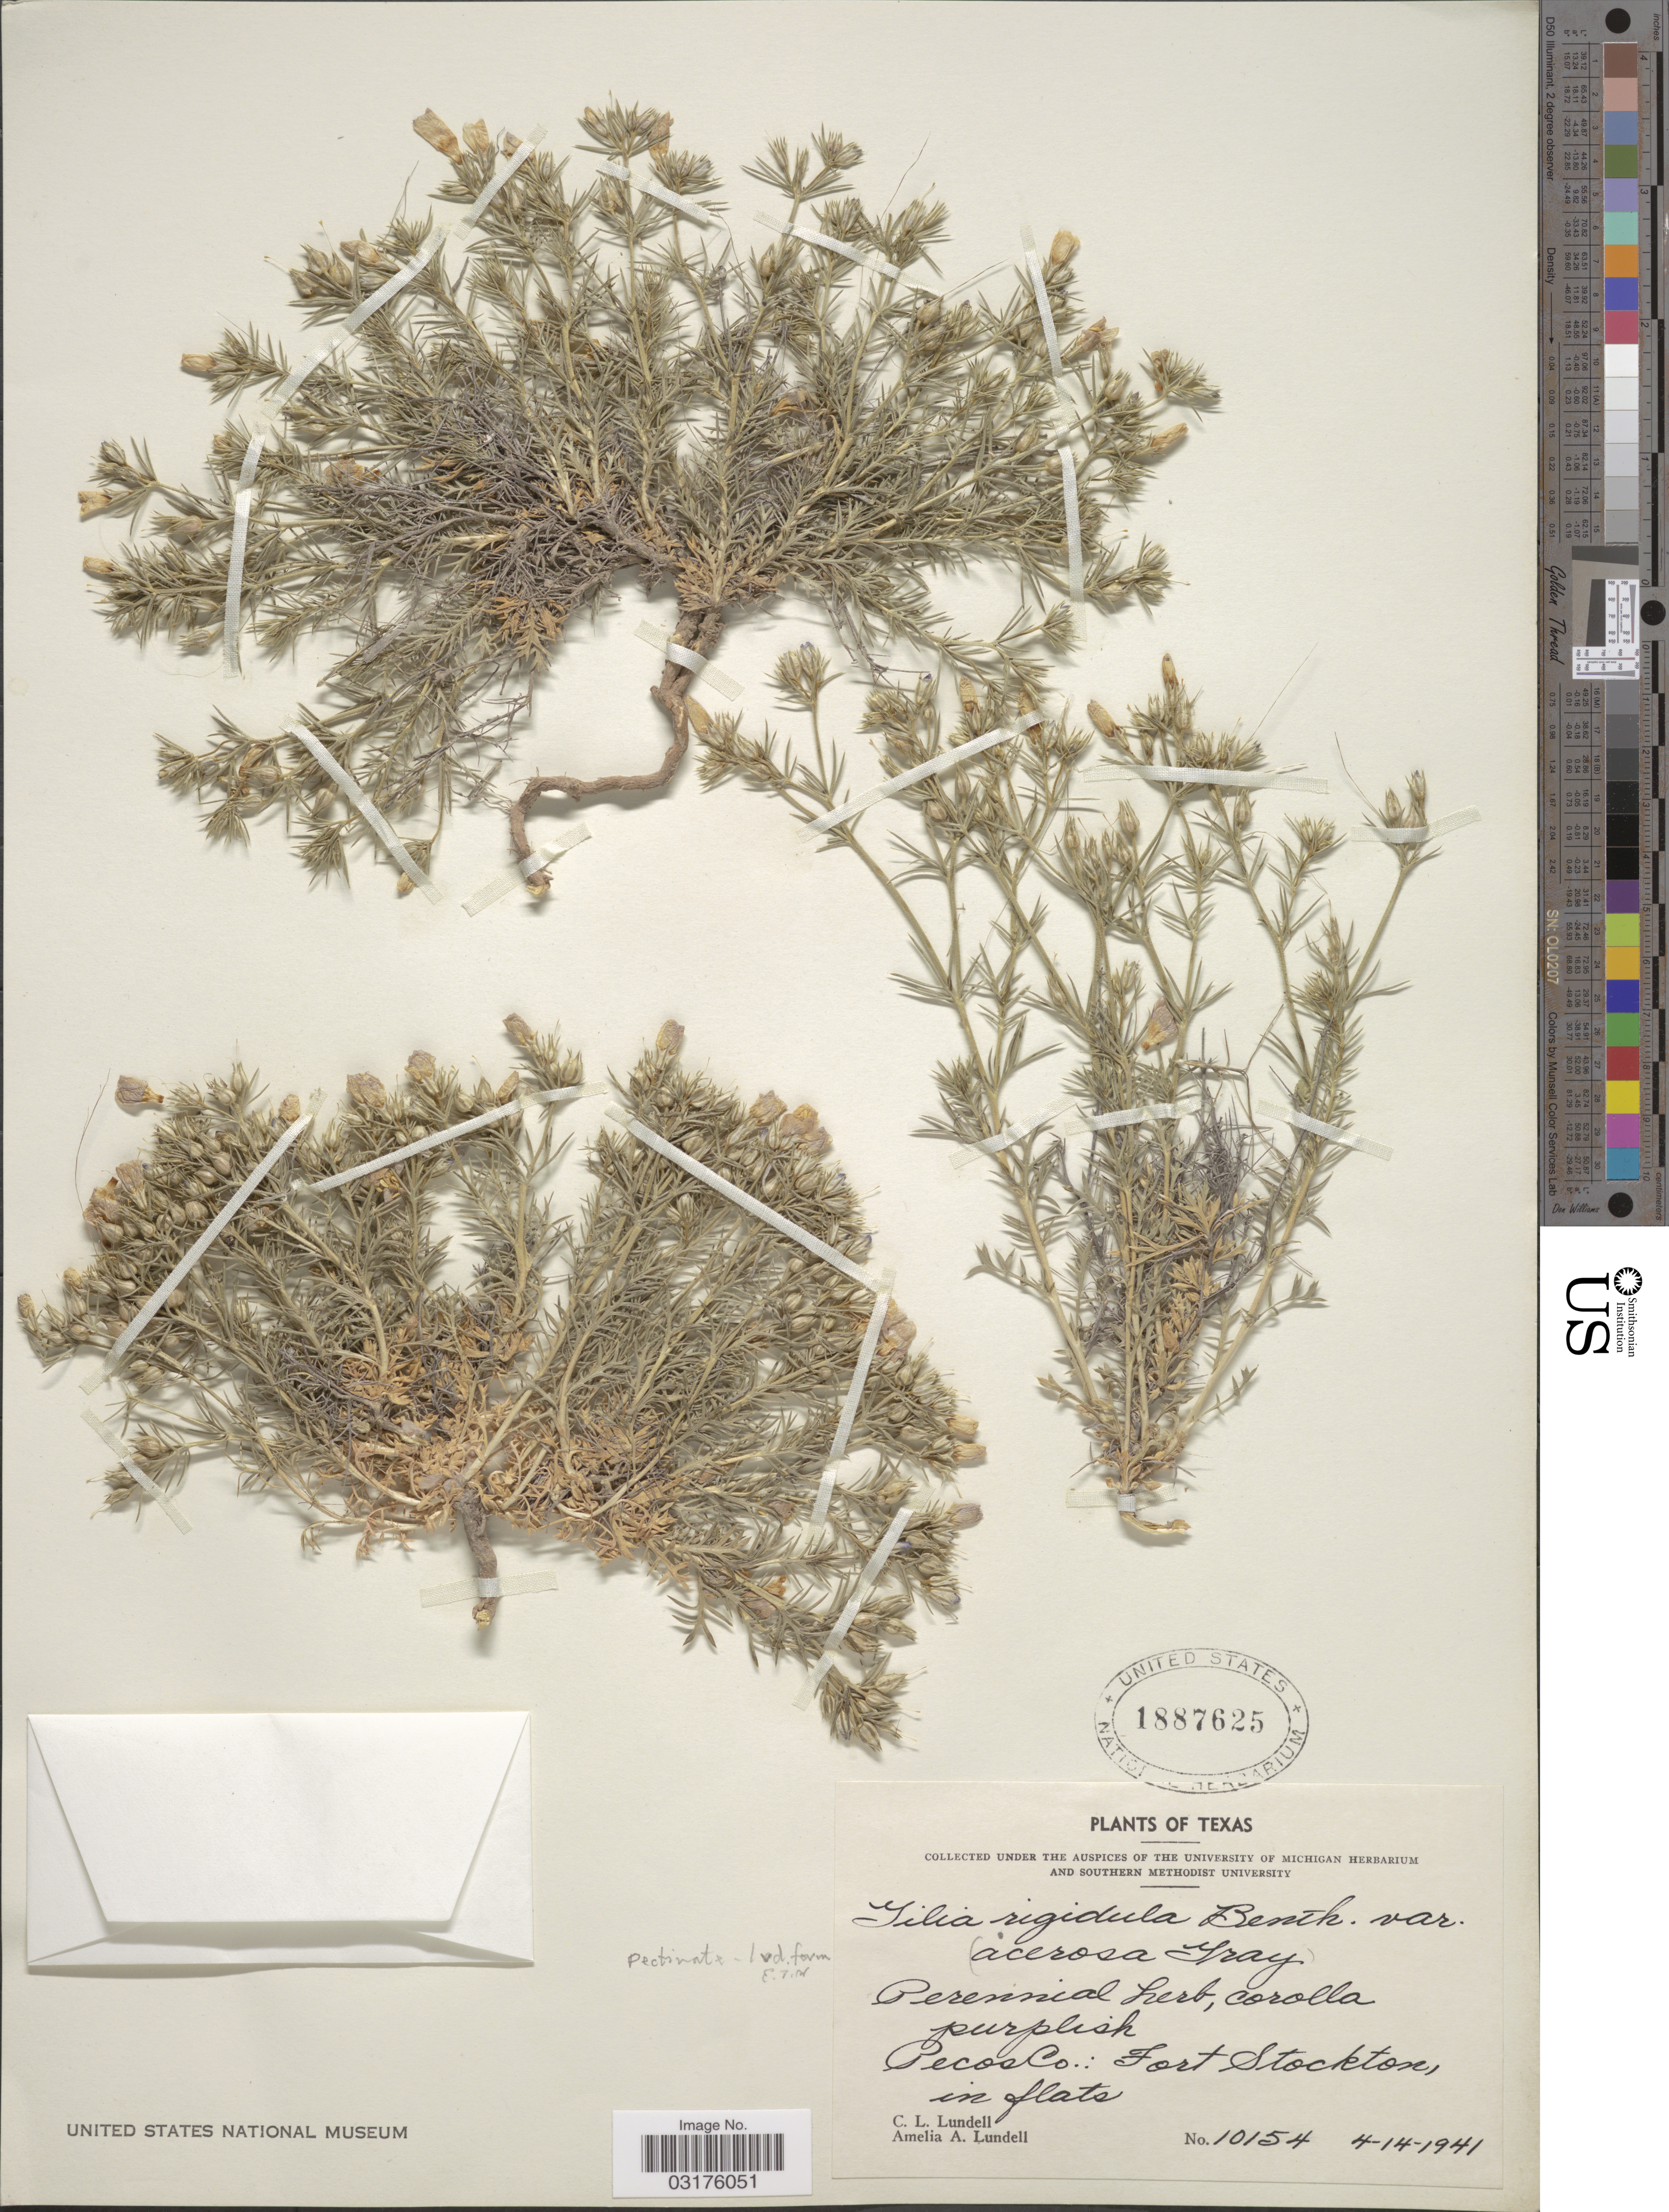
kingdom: Plantae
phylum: Tracheophyta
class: Magnoliopsida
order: Ericales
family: Polemoniaceae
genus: Giliastrum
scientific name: Giliastrum rigidulum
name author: (Benth.) Rydb.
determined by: Strong, Mark T., (BOT), Smithsonian Institution - National Museum of Natural History (UNITED STATES)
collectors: C. L. Lundell & A. A. Lundell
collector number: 10154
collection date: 1941-04-14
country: United States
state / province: Texas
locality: Pecos Co.: Fort Stockton.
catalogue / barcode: US 1887625